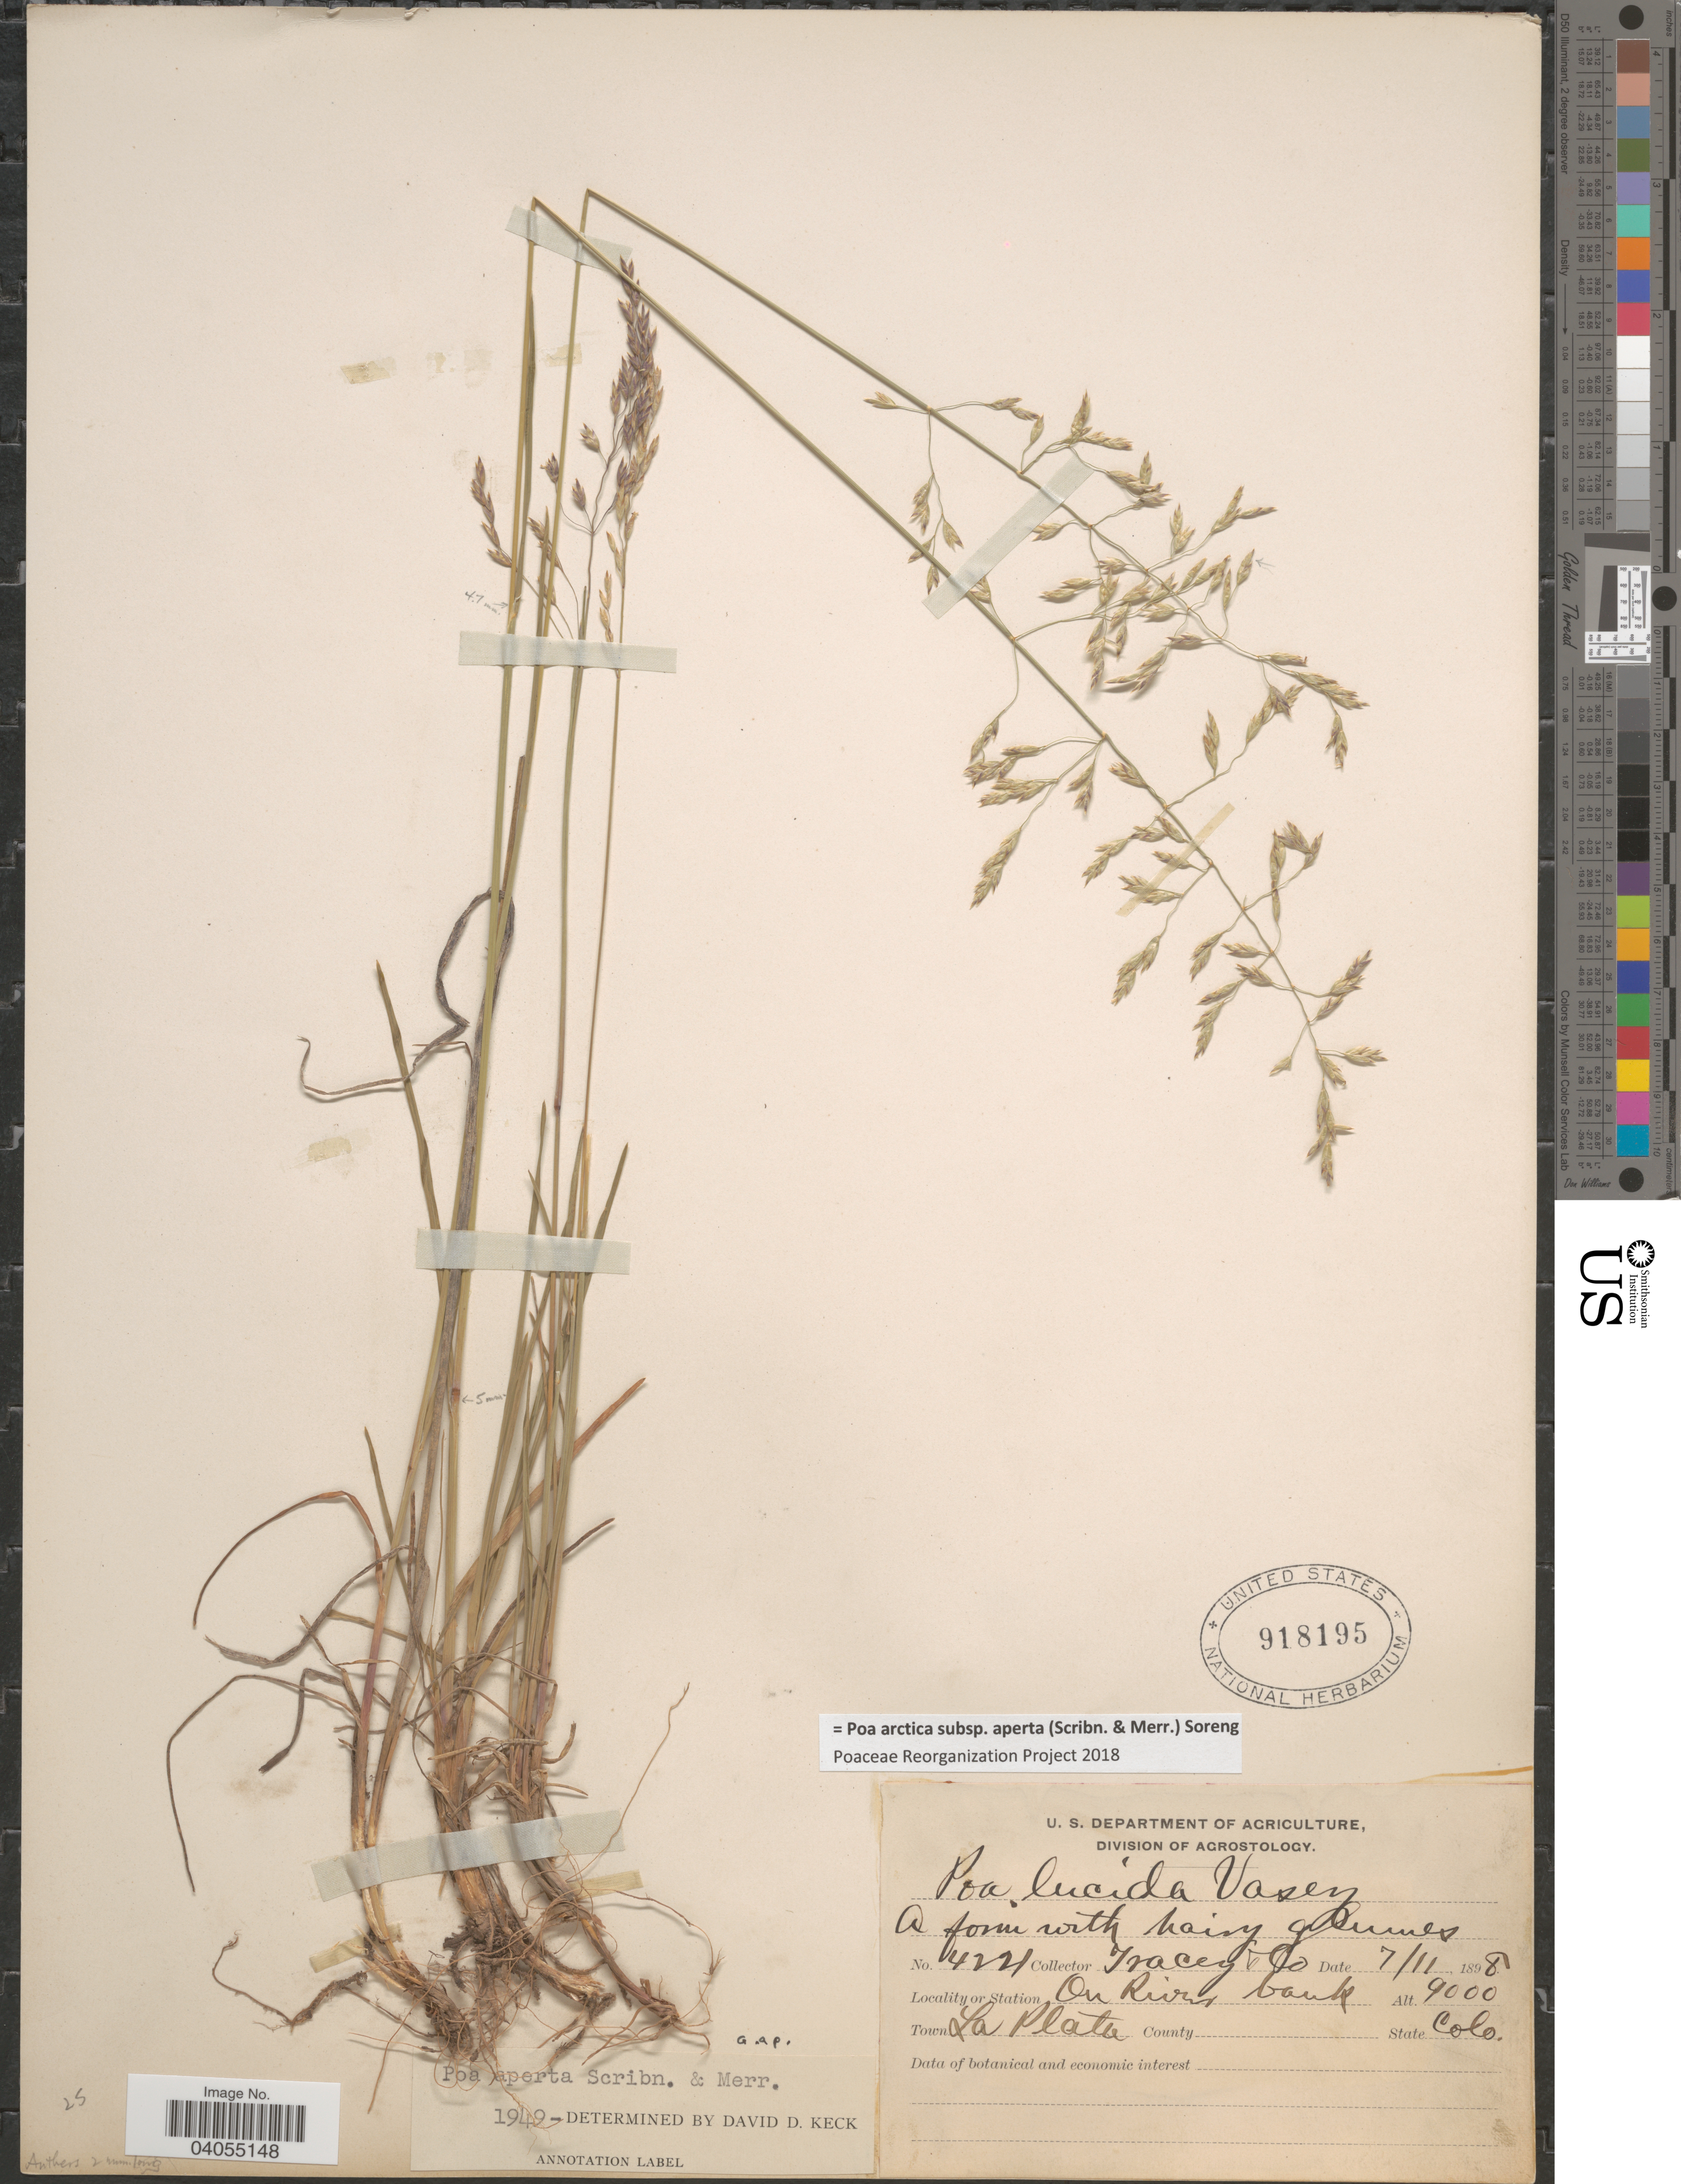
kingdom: Plantae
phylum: Tracheophyta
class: Liliopsida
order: Poales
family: Poaceae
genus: Poa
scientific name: Poa arctica subsp. aperta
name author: (Scribn. & Merr.) Soreng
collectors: Tracey & et al.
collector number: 4221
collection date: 1898-07-11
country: United States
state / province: Colorado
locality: Station On River bank. Town La Plata.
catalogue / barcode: US 918195